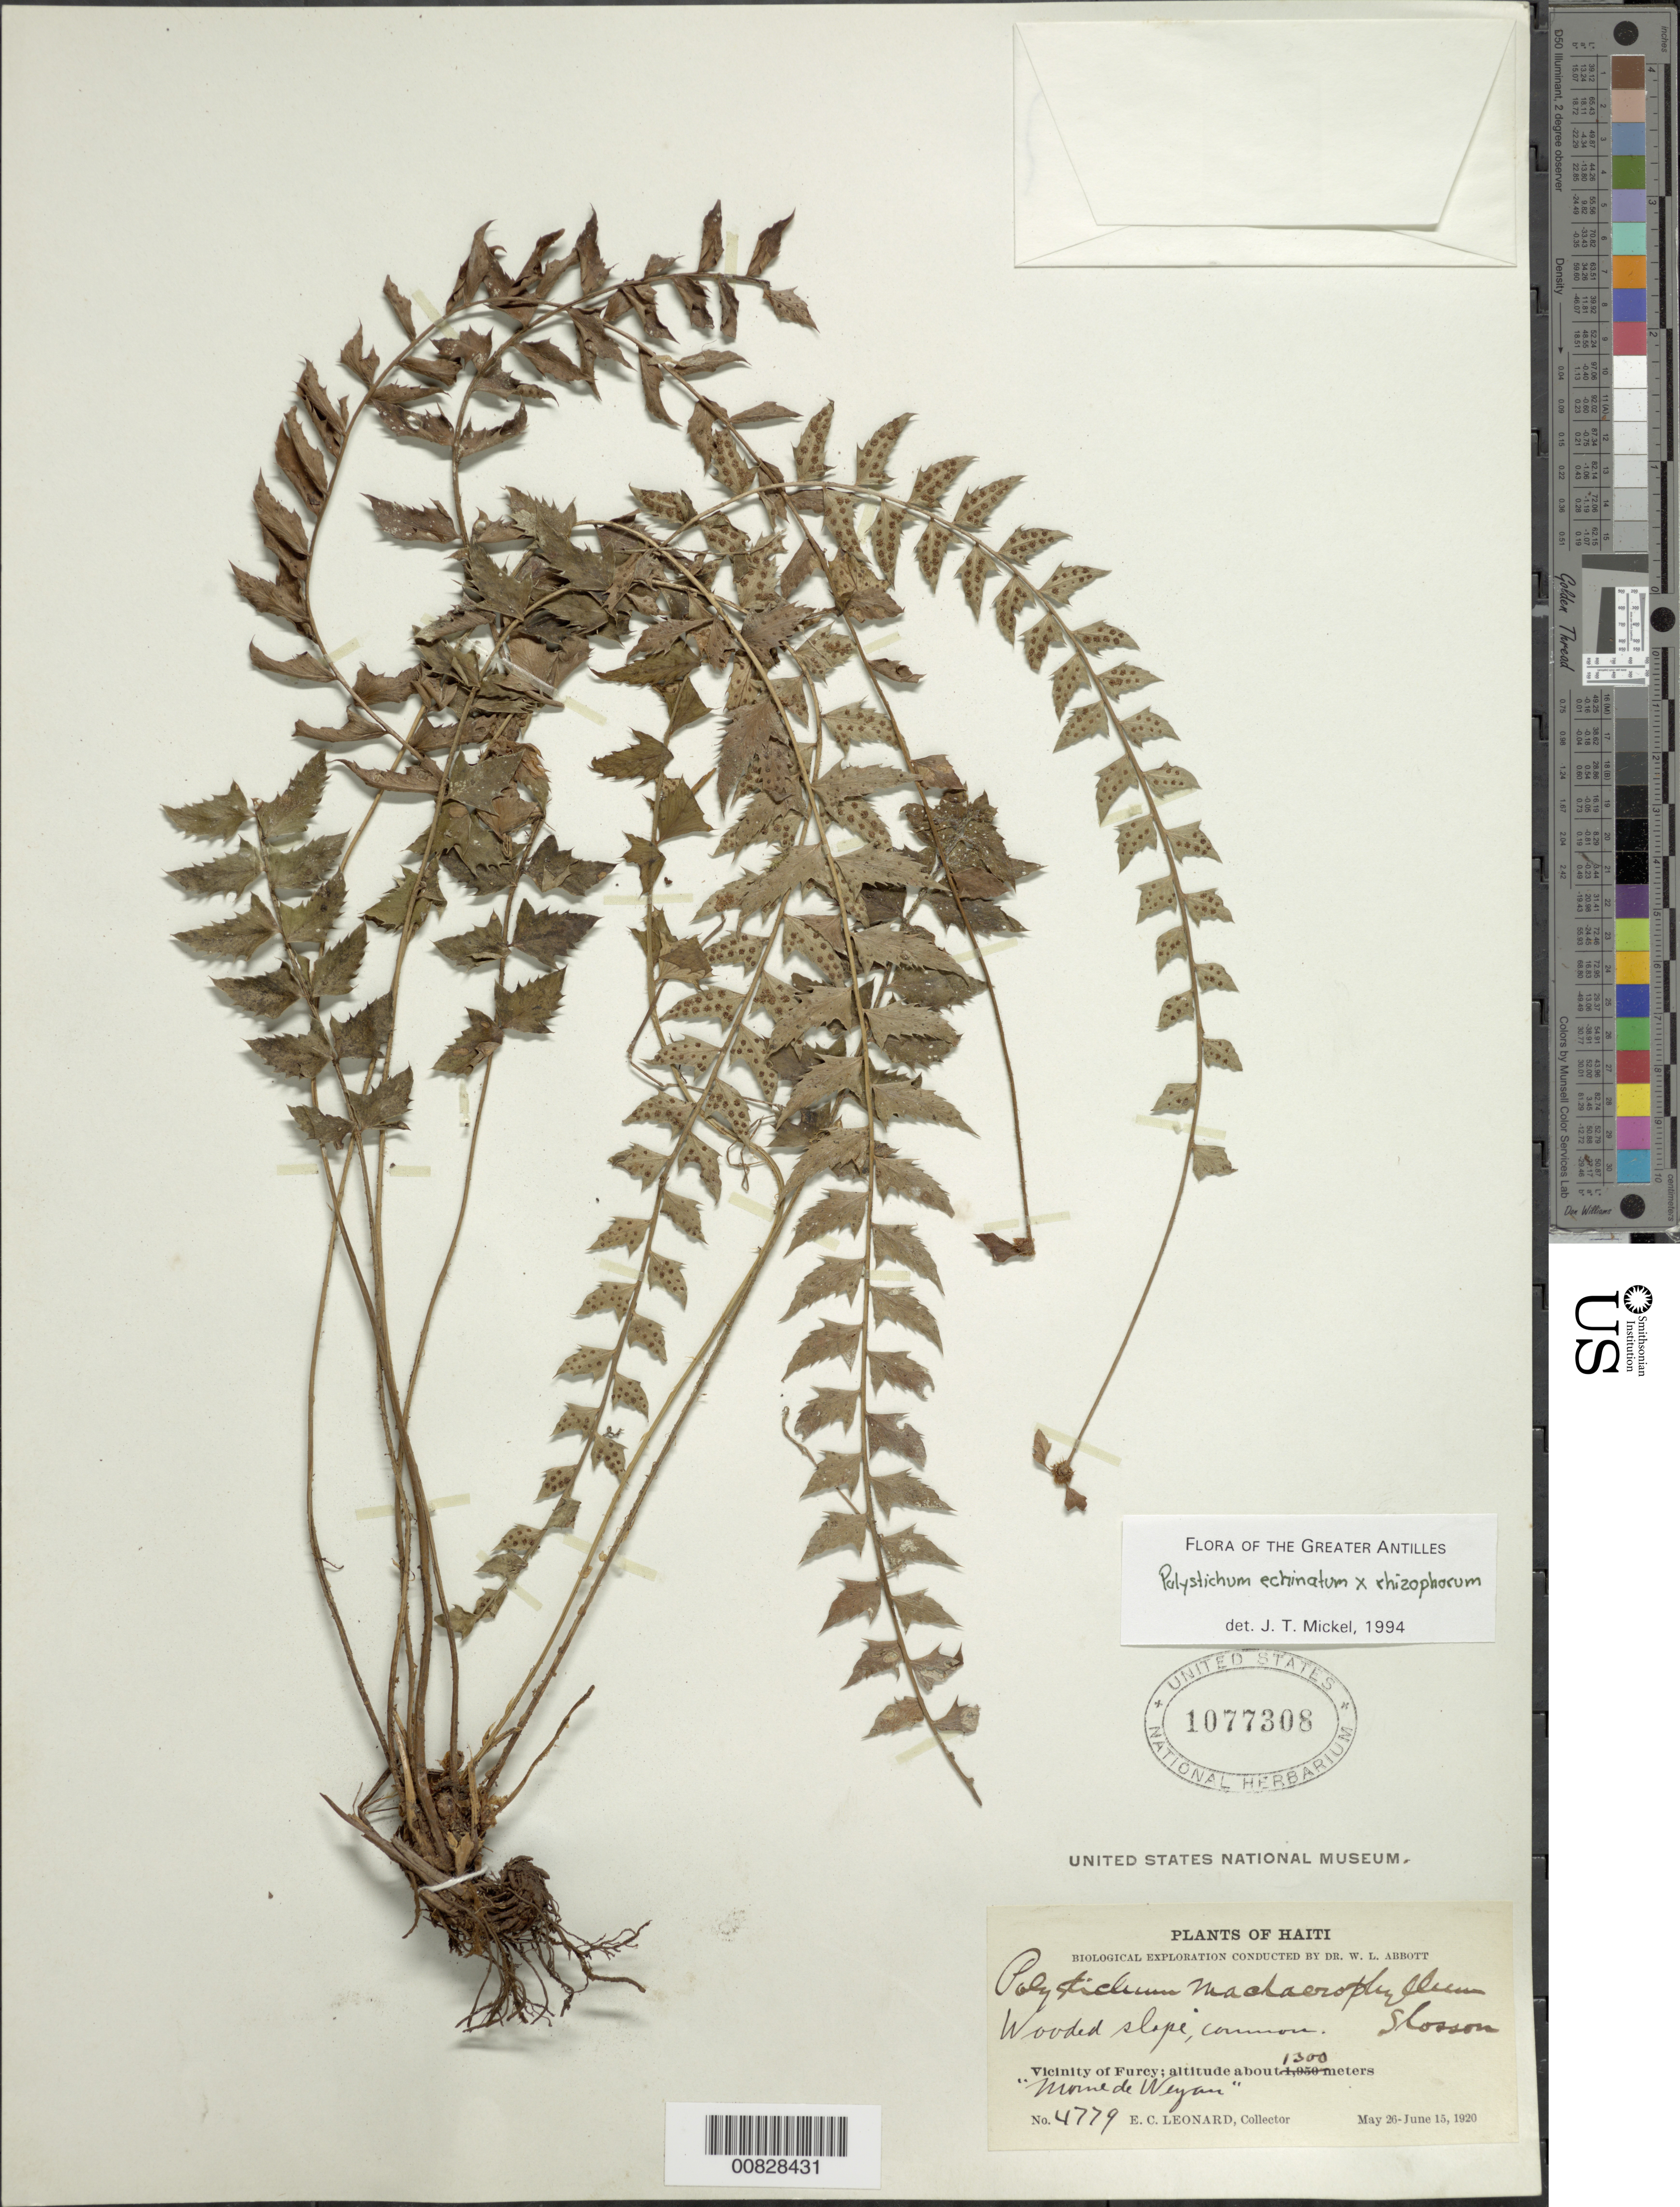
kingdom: Plantae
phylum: Tracheophyta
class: Polypodiopsida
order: Polypodiales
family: Dryopteridaceae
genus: Polystichum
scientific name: Polystichum echinatum x rhizophorum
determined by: Mickel, J. T., (NY), New York Botanical Garden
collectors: E. C. Leonard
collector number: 4779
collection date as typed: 26 May 1920 to 15 Jun 1920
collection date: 1920-05-26/1920-06-15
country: Haiti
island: Hispaniola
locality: Furcy vicinity, Morne de Weyan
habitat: Wooded slope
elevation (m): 1300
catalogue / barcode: US 1077308